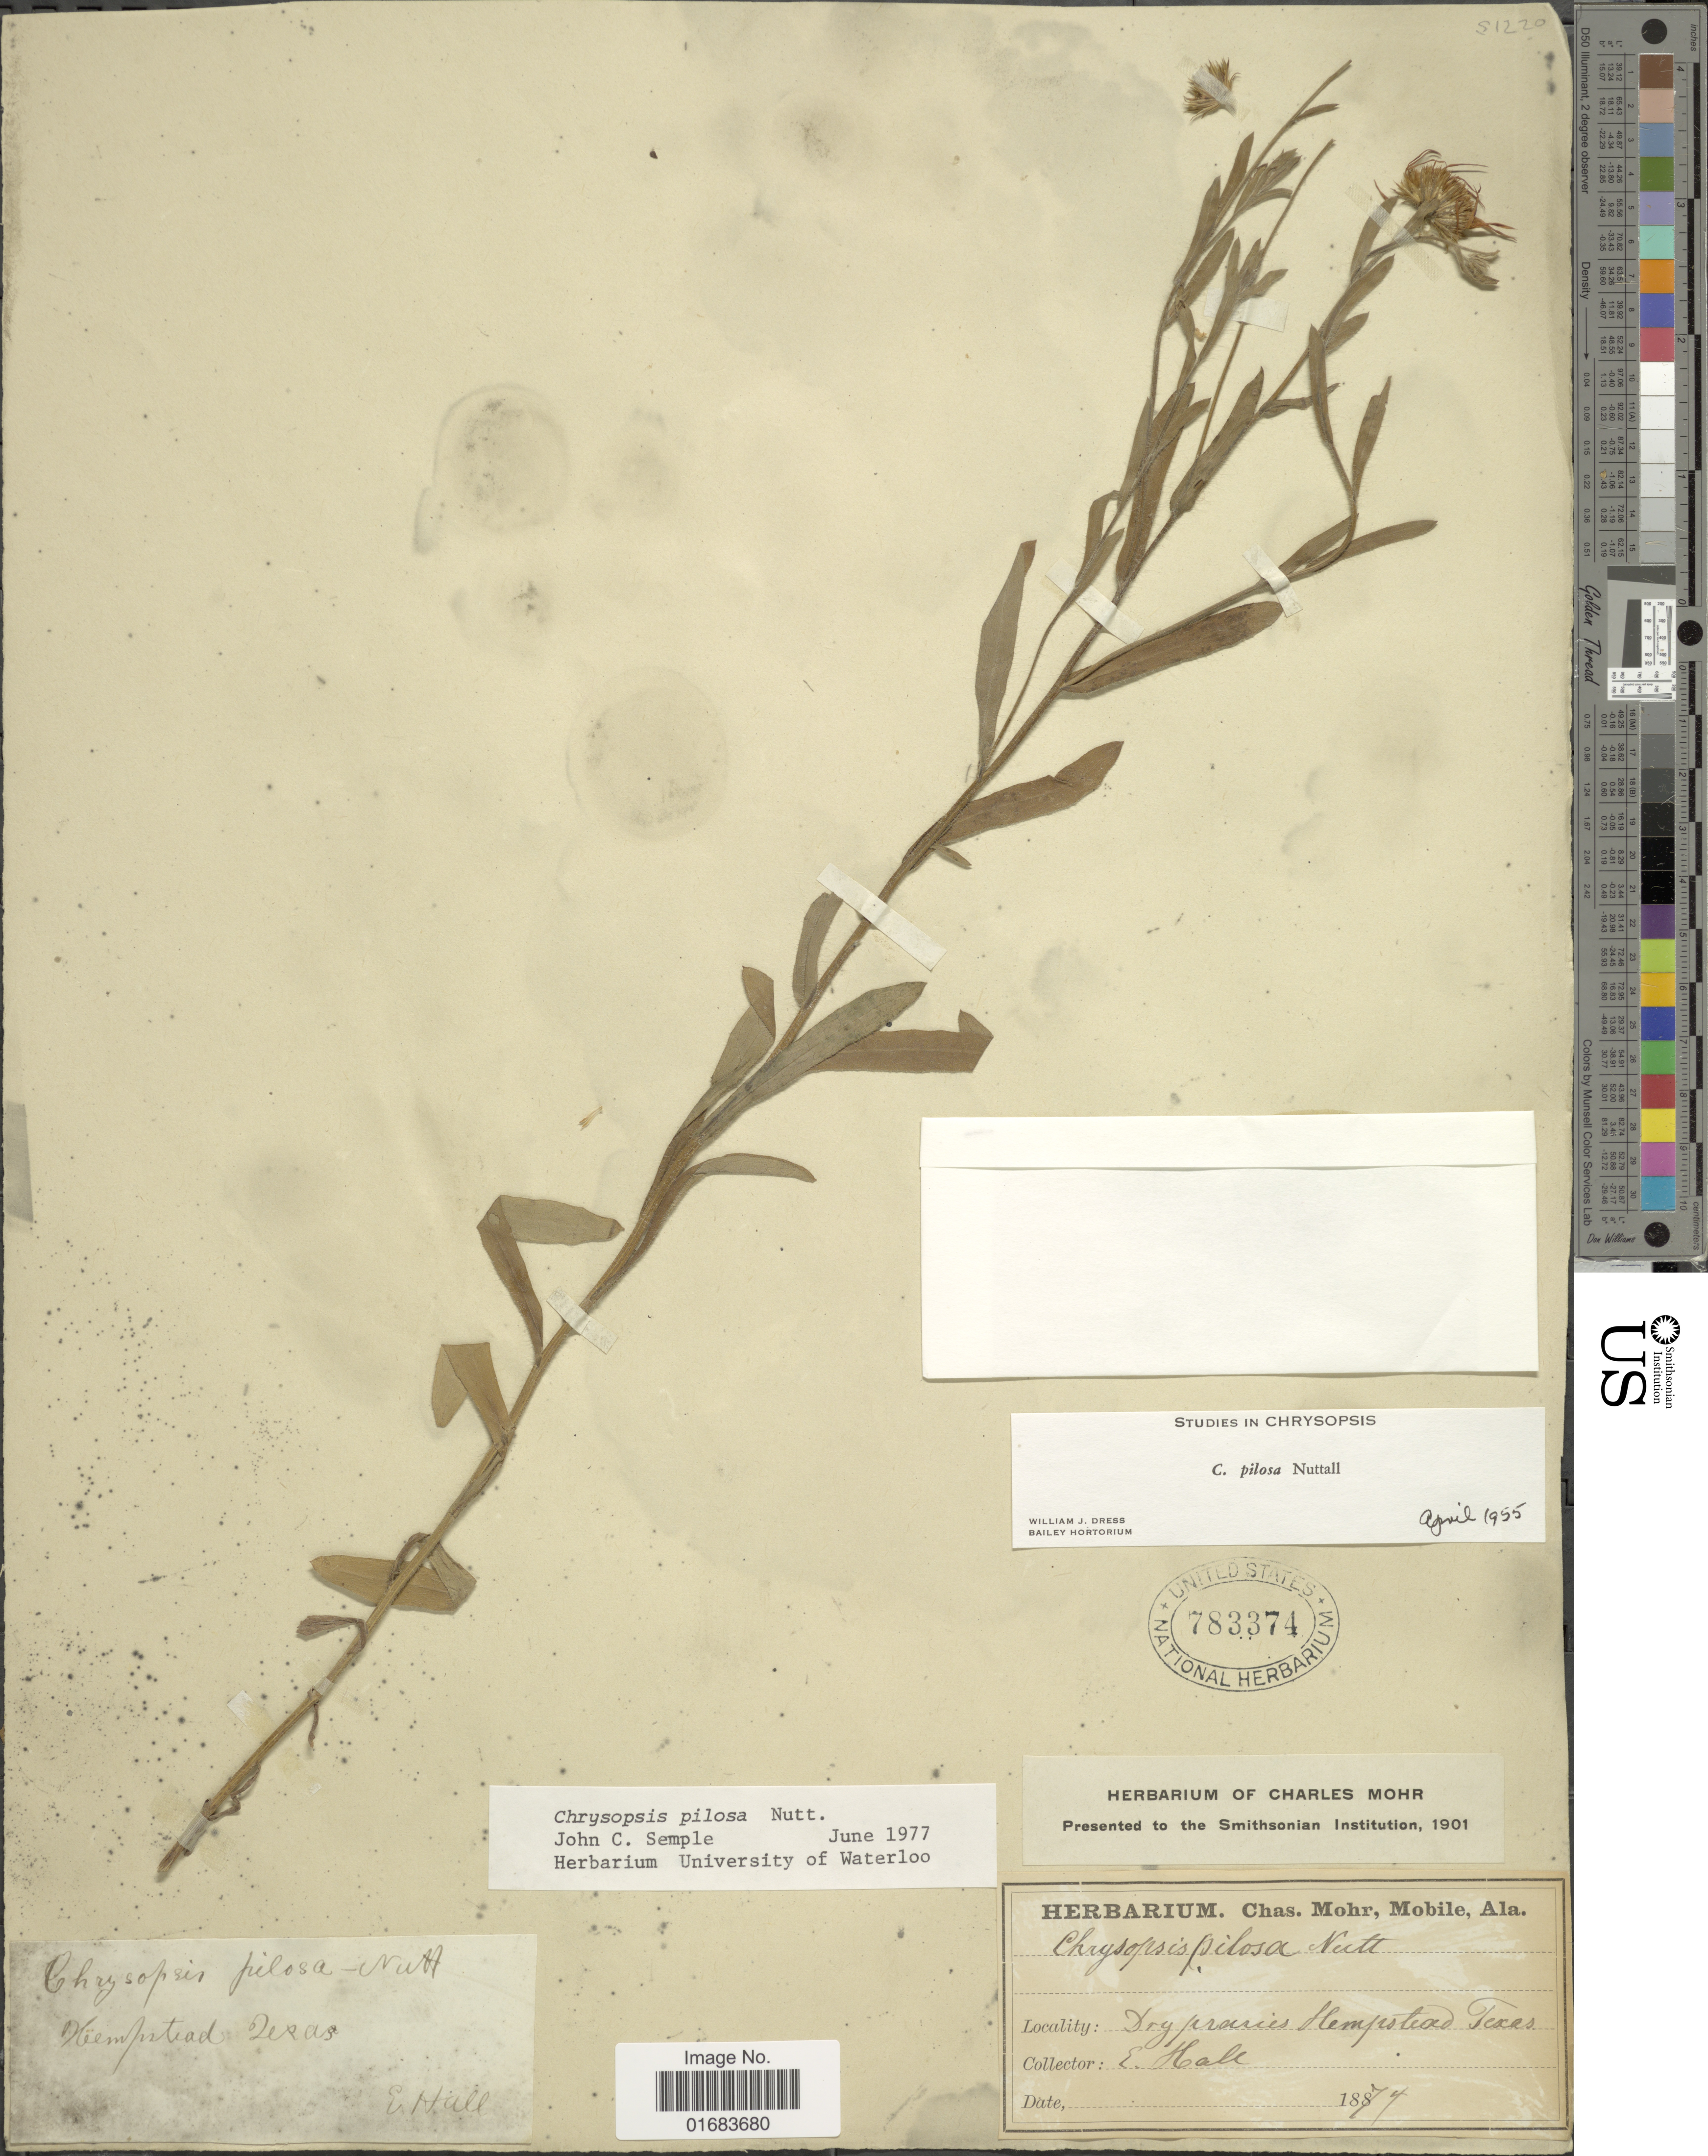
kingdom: Plantae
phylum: Tracheophyta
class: Magnoliopsida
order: Asterales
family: Asteraceae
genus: Chrysopsis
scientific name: Chrysopsis pilosa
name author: Nutt.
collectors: E. Hall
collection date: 1874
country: United States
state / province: Texas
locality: Dry prairies Hempstead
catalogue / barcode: US 783374